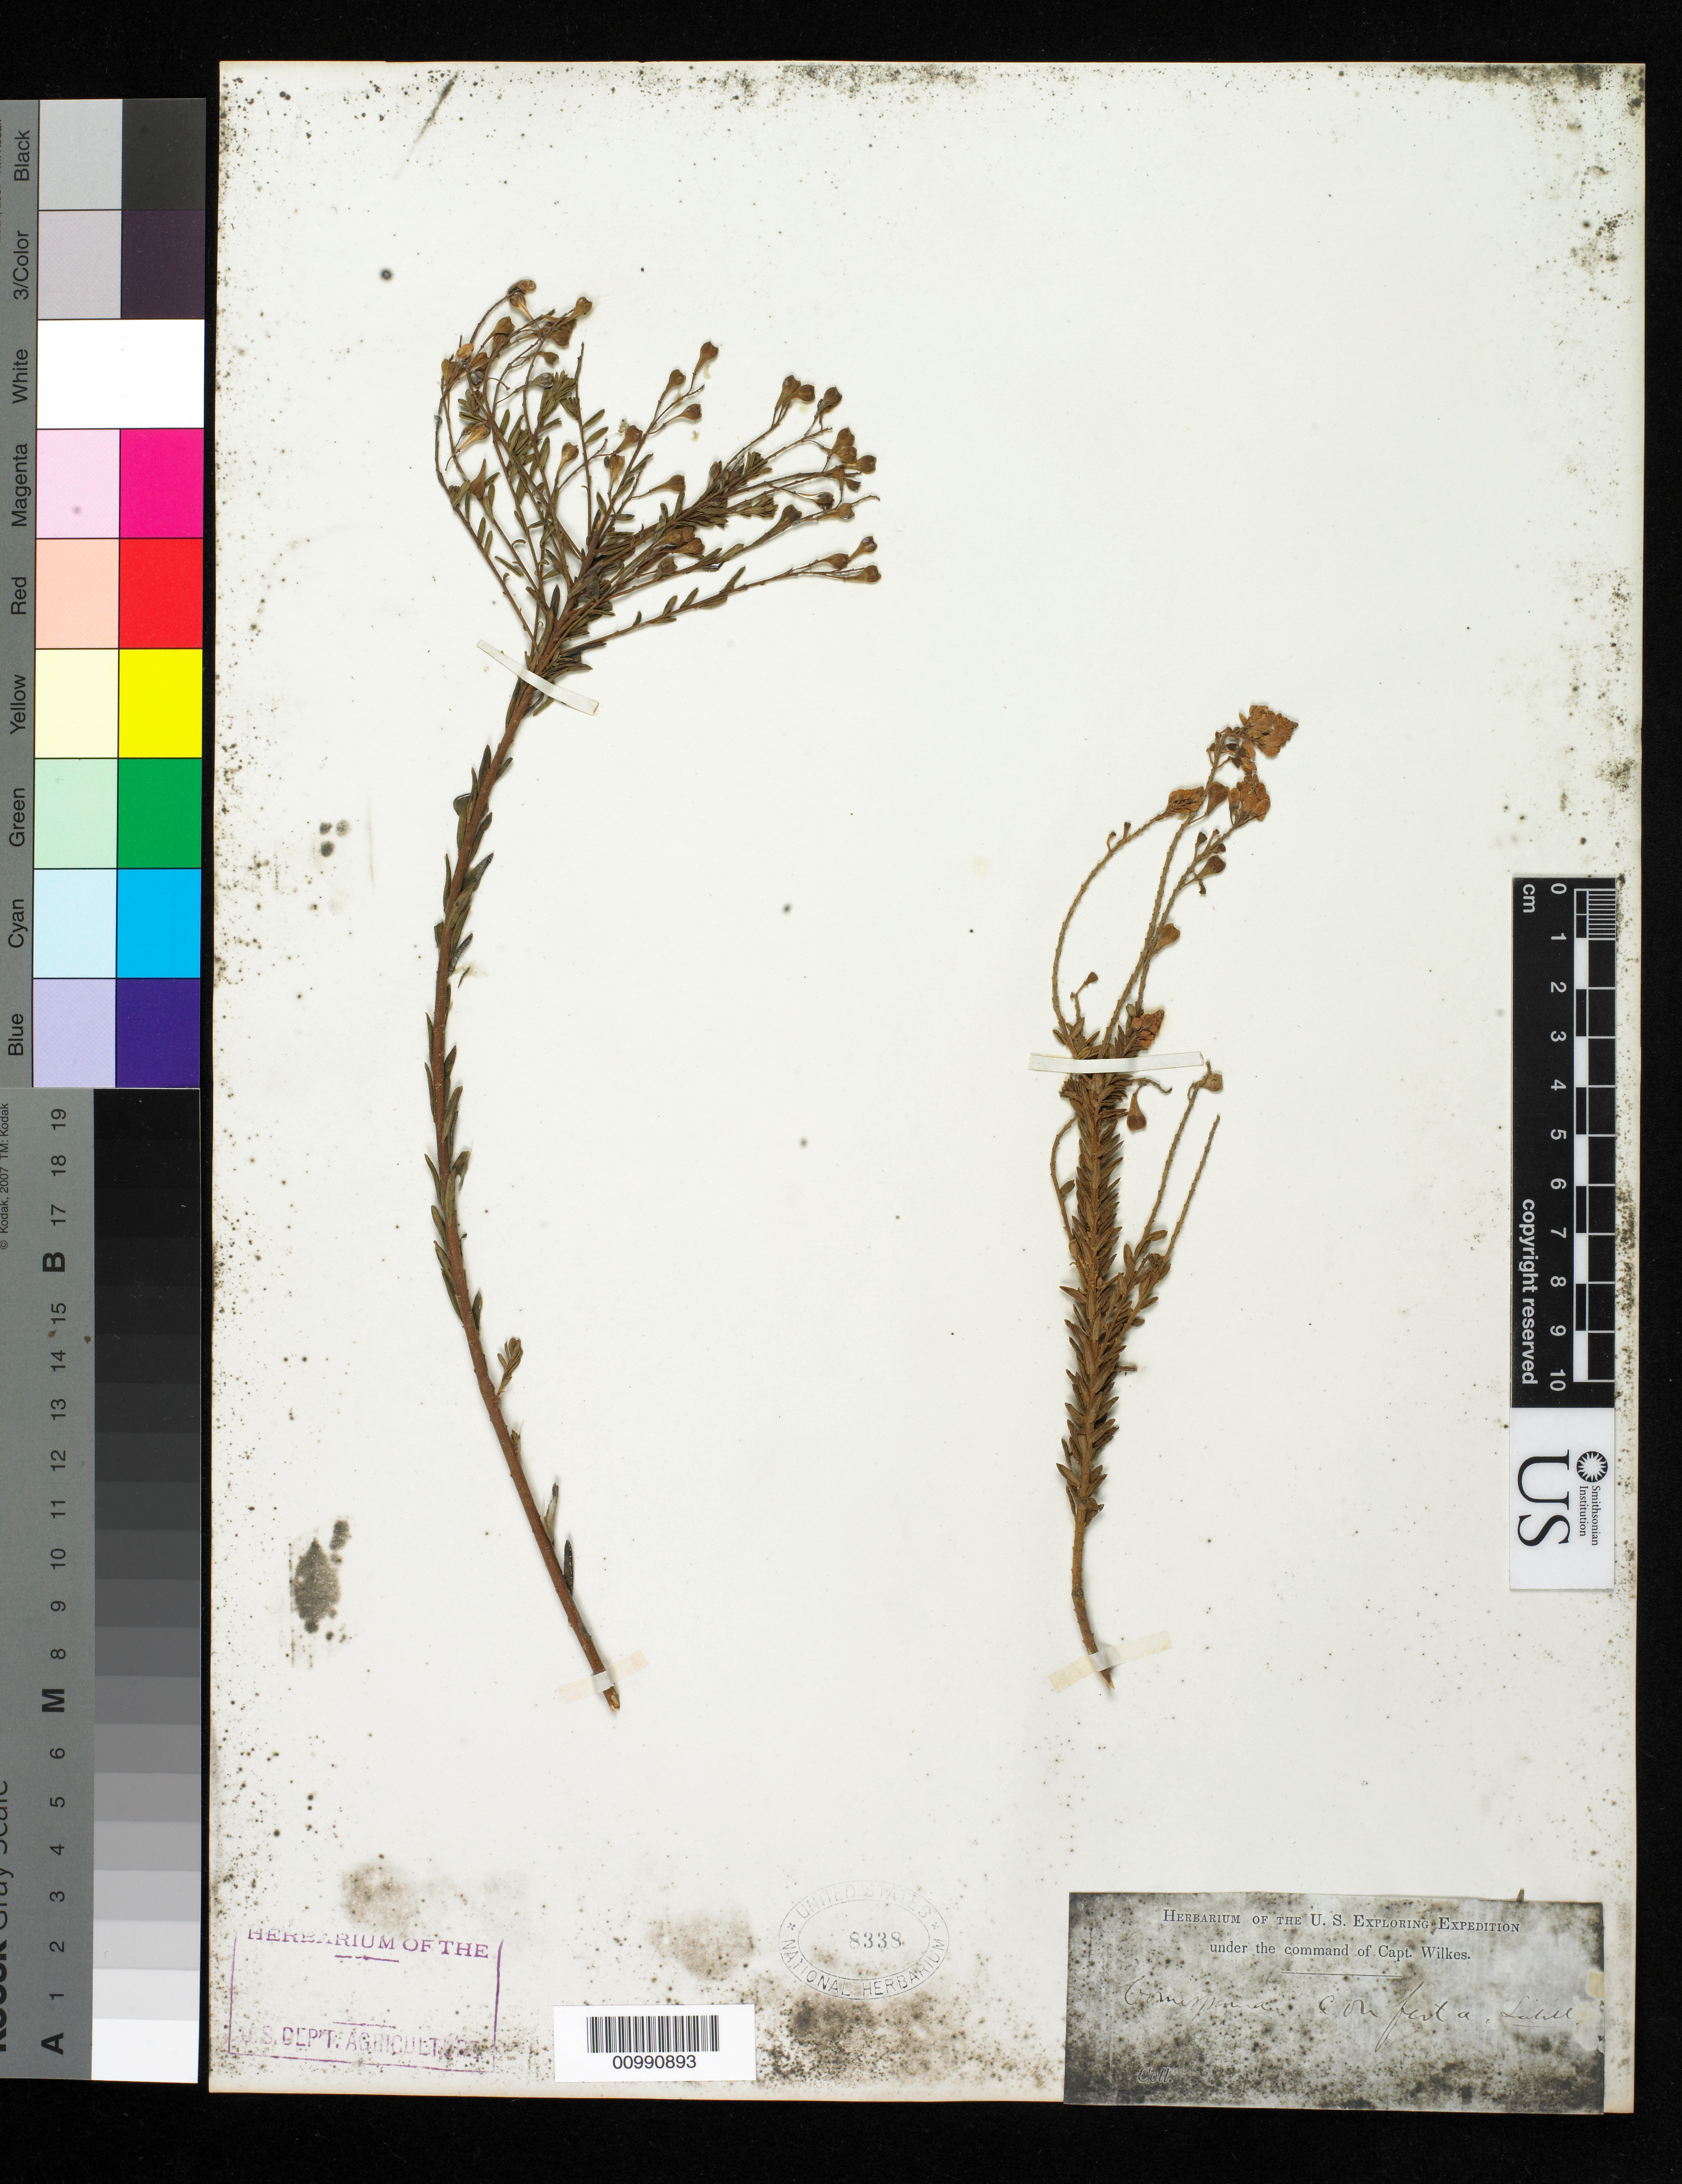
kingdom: Plantae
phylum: Tracheophyta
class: Magnoliopsida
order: Fabales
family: Polygalaceae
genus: Comesperma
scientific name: Comesperma confertum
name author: Labill.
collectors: Wilkes Explor. Exped.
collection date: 1838/1842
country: Australia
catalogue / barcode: US 8338